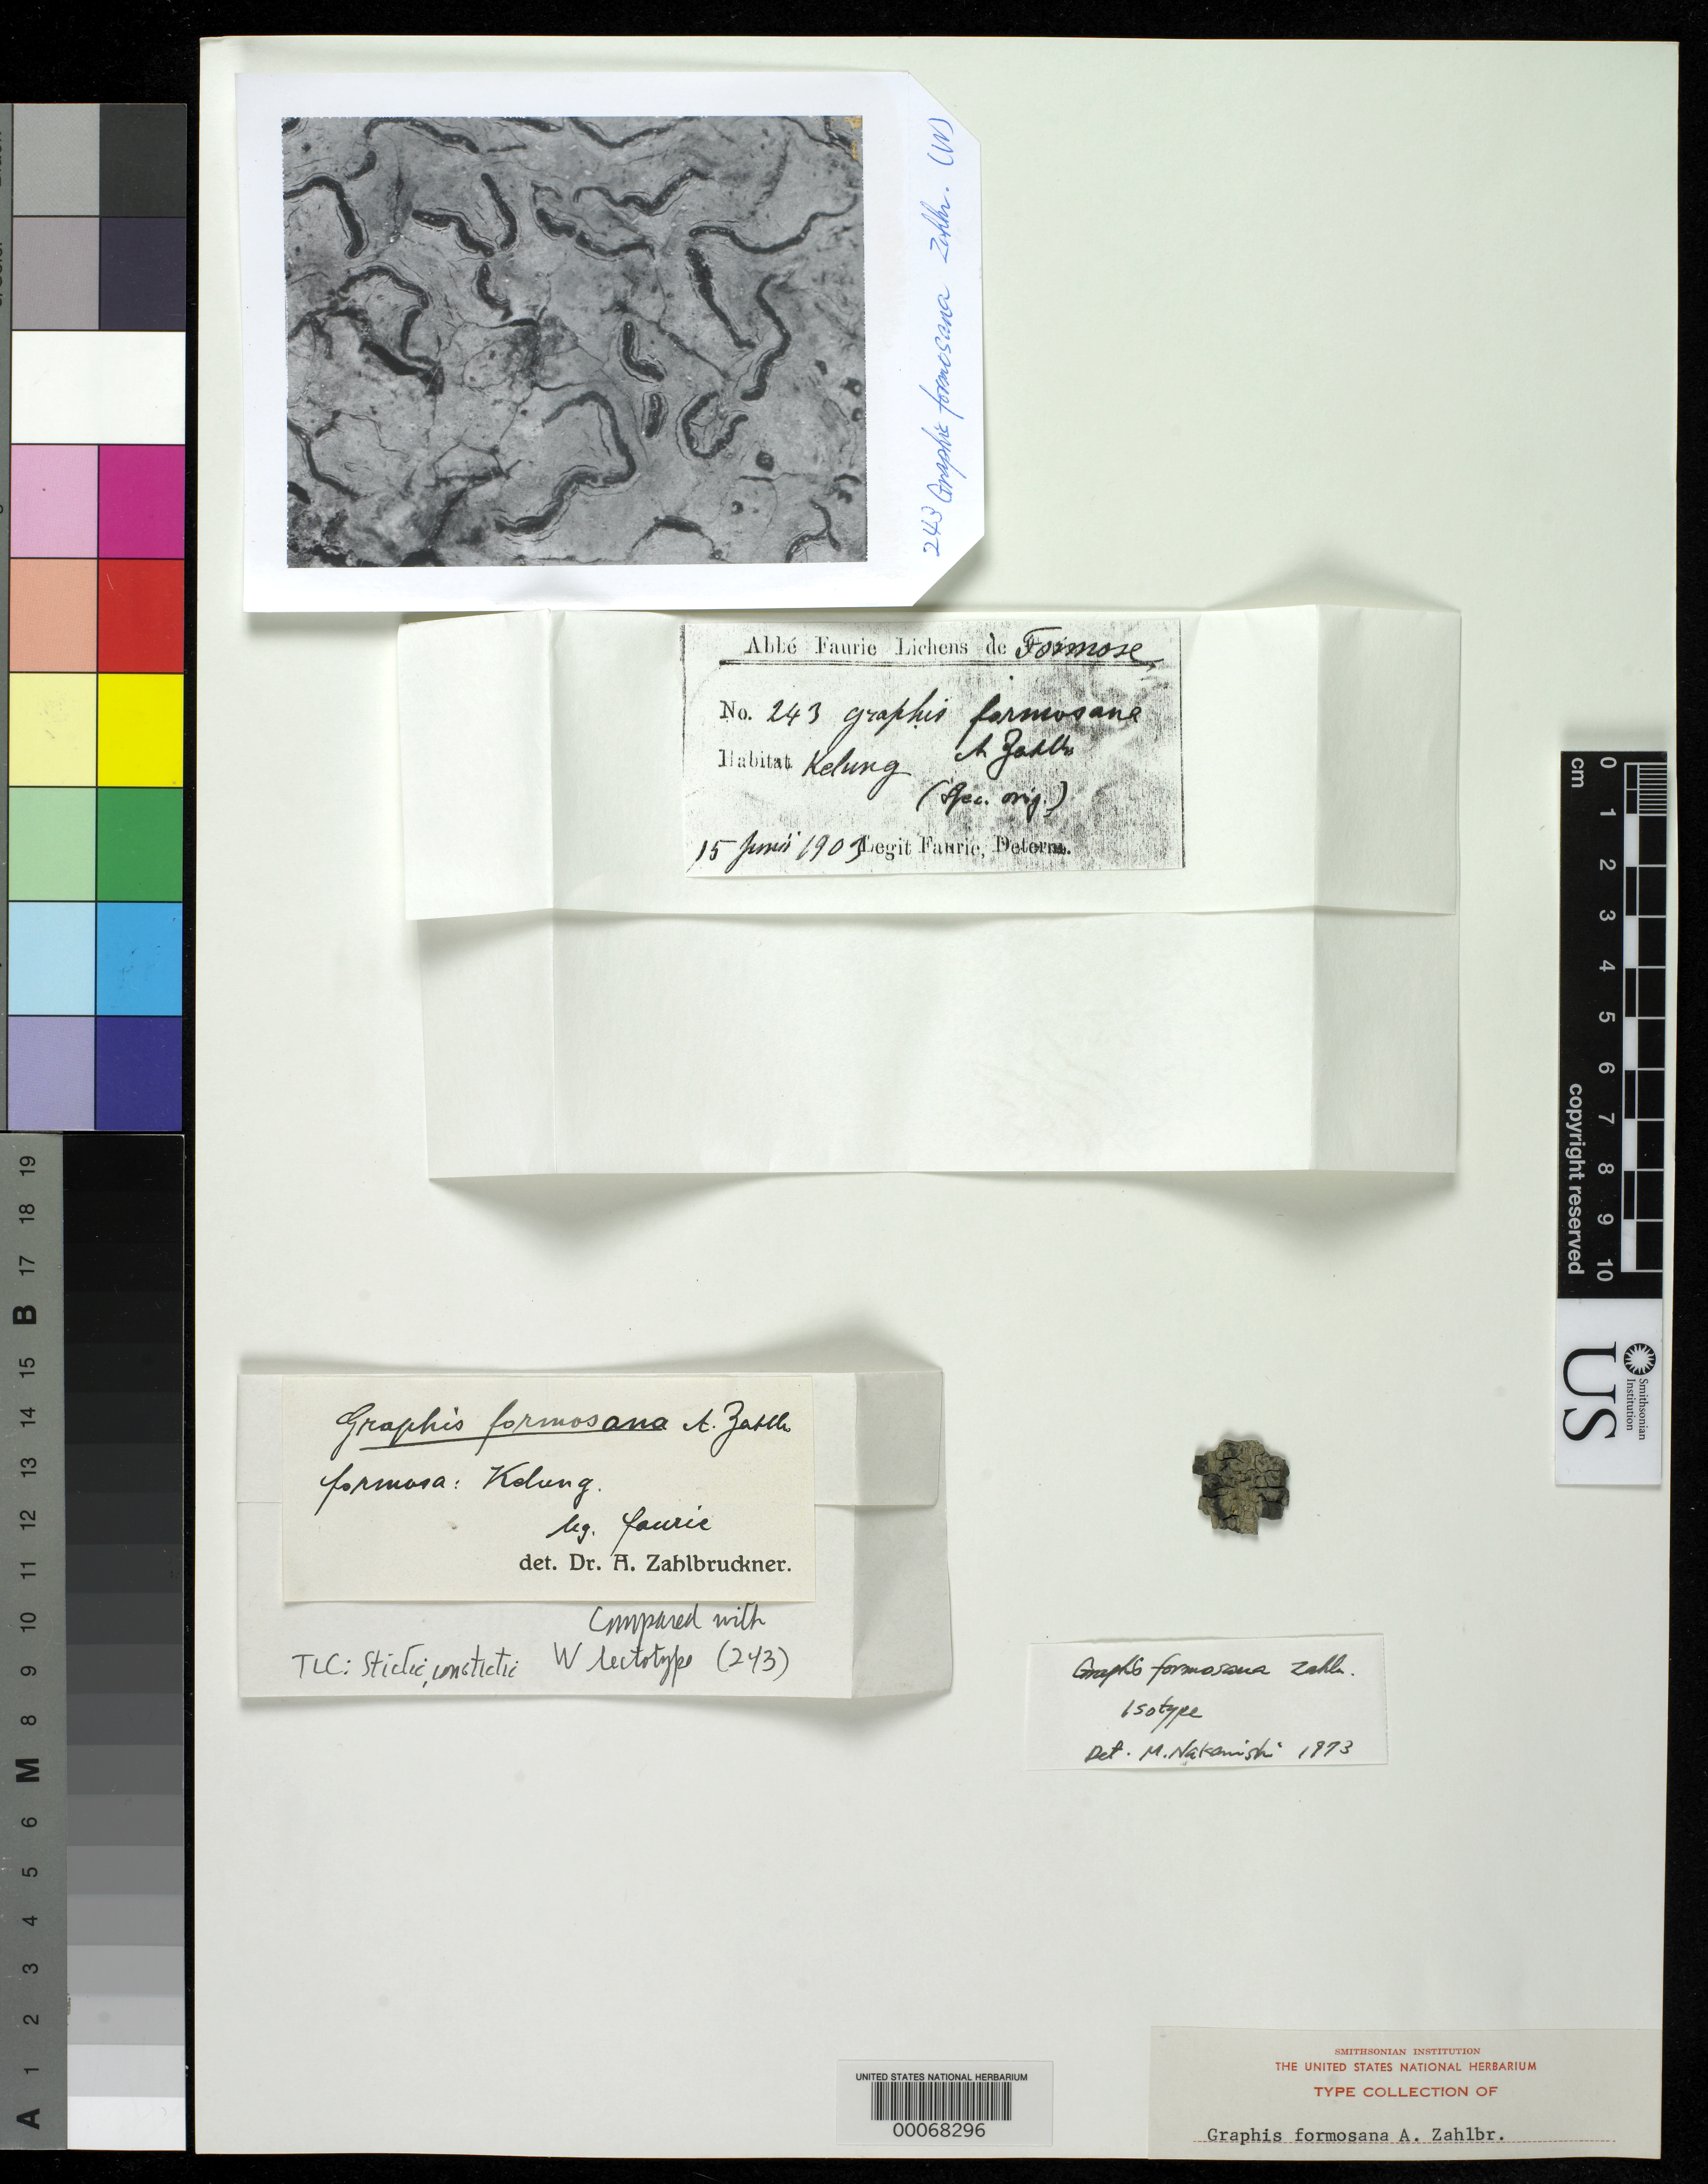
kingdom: Fungi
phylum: Ascomycota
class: Lecanoromycetes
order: Ostropales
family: Graphidaceae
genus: Graphis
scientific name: Graphis formosana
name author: Zahlbr.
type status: Isotype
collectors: F. Faurie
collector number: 243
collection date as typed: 15 Jun 1903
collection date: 1903-06-15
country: Taiwan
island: Taiwan [Formosa]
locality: Kelung.